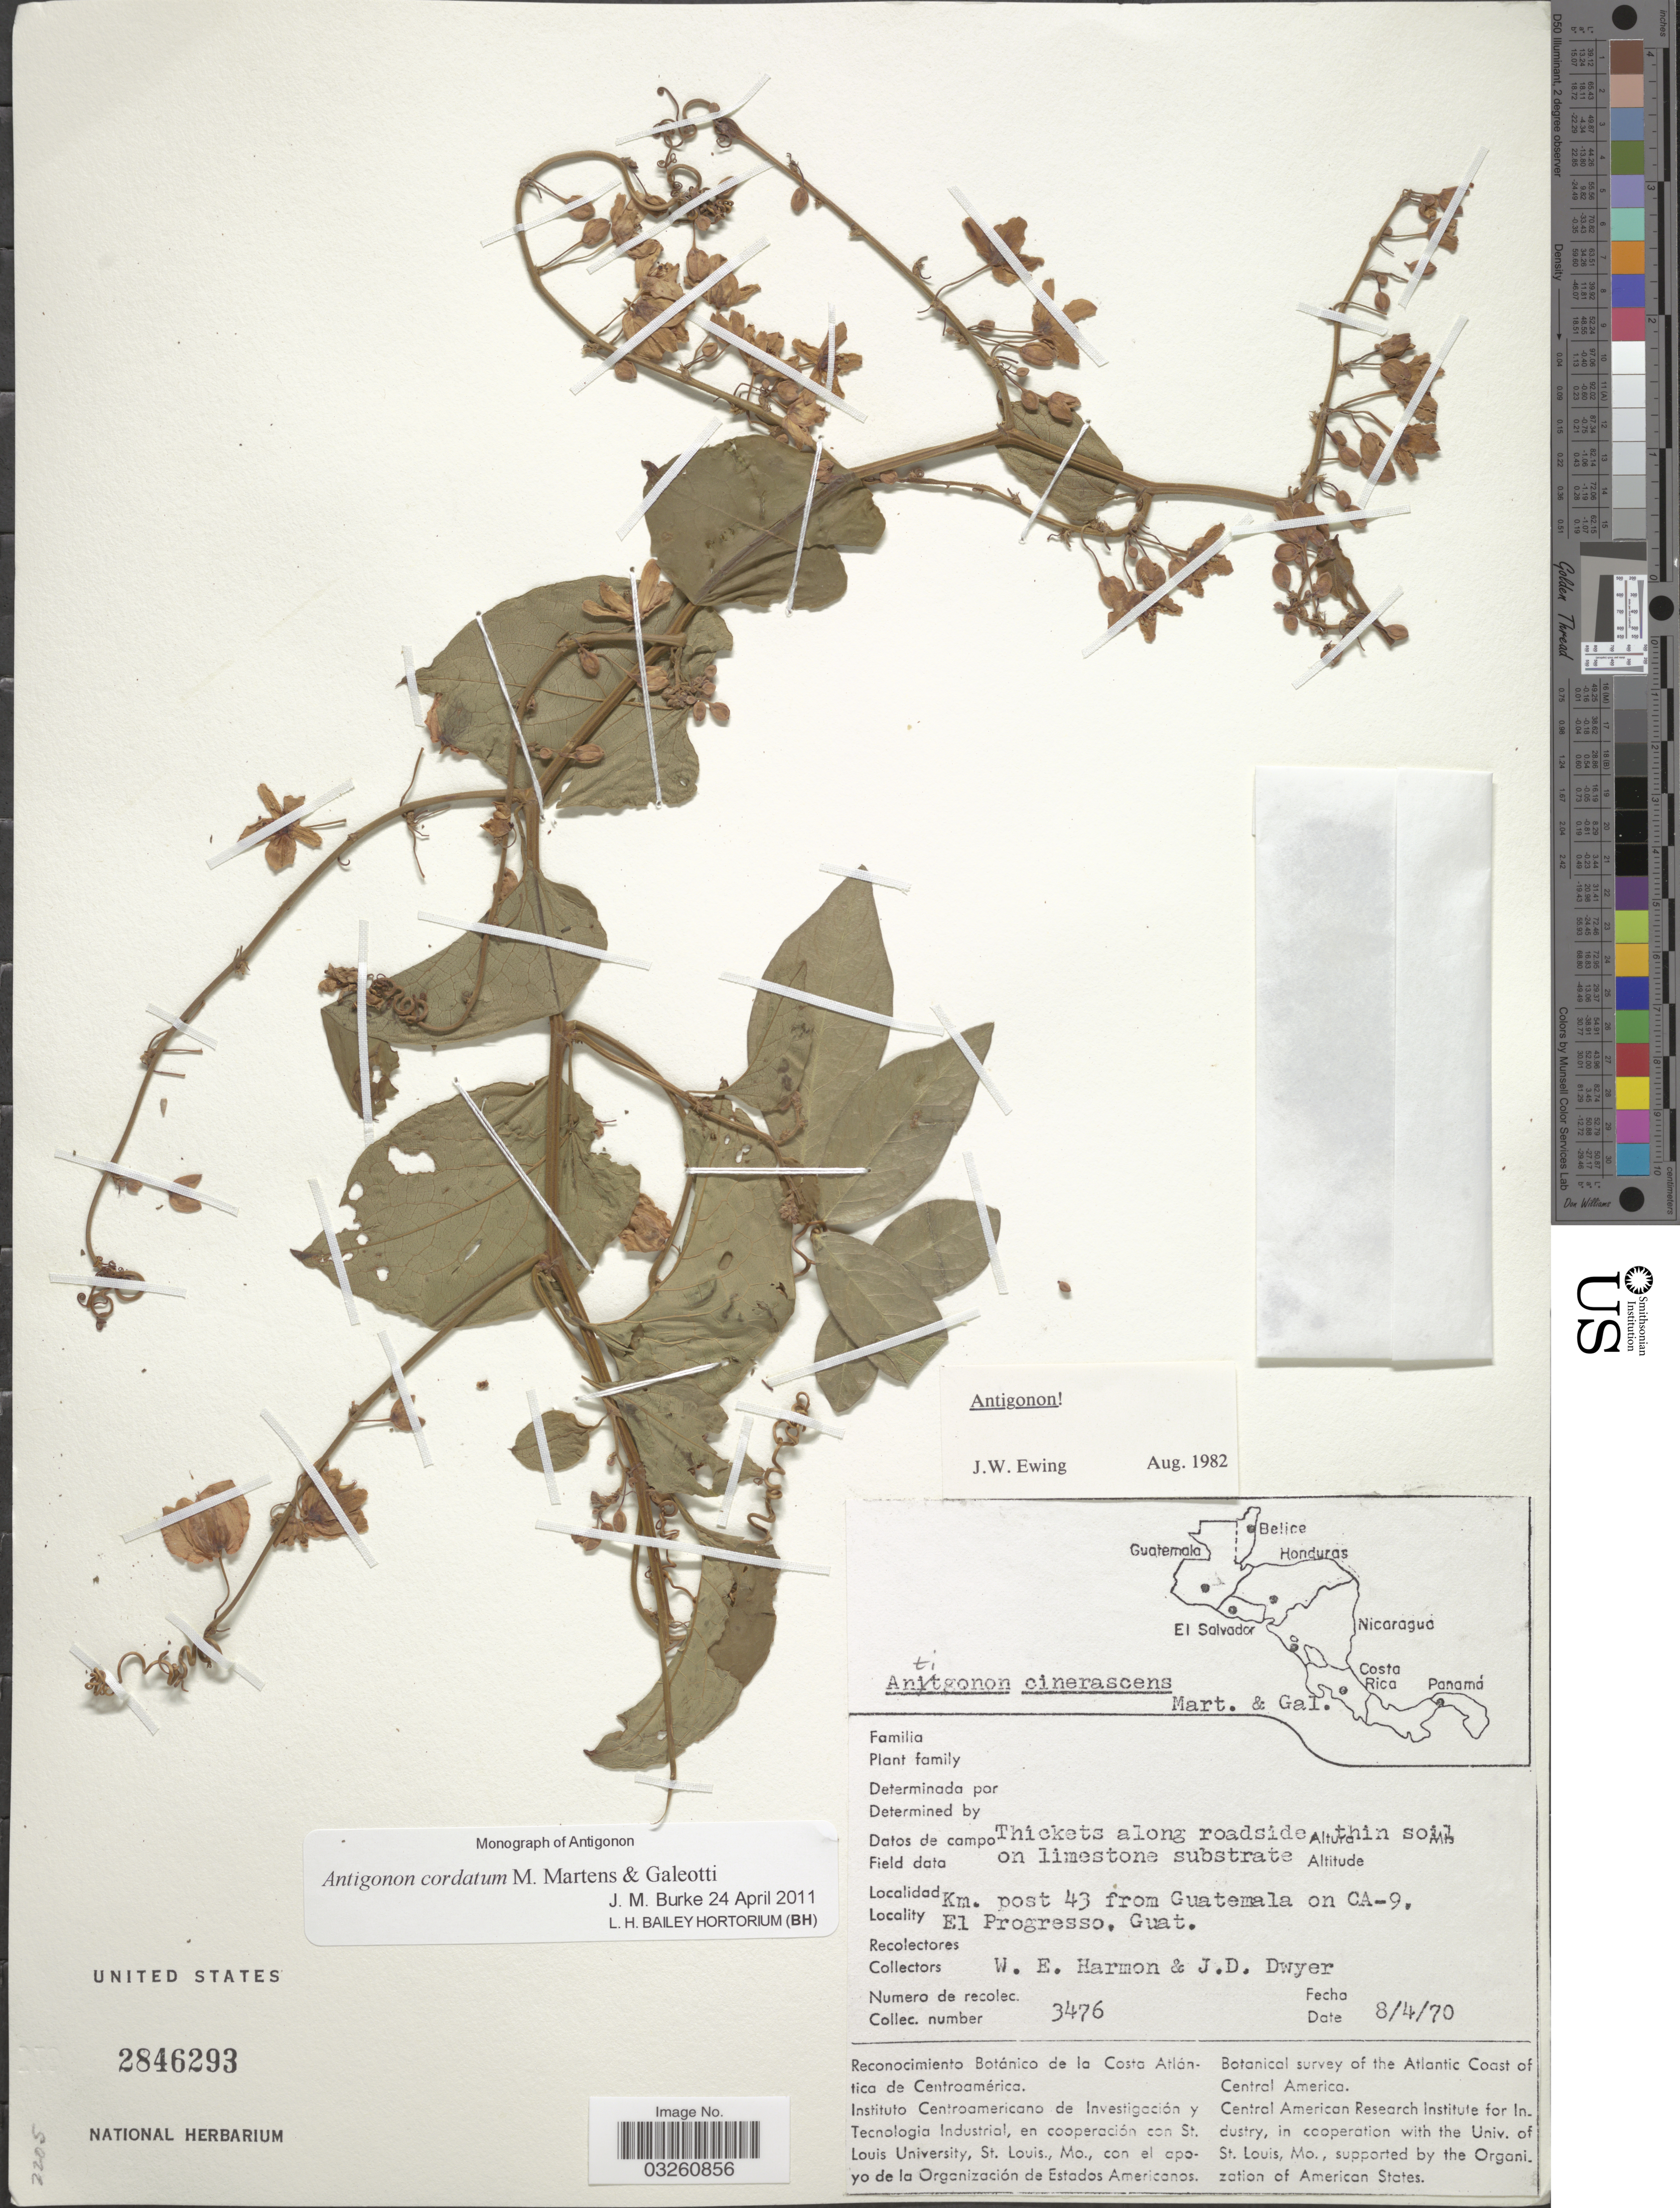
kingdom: Plantae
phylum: Tracheophyta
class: Magnoliopsida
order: Caryophyllales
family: Polygonaceae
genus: Antigonon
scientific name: Antigonon cordatum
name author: M. Martens & Galeotti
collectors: W. E. Harmon & J. D. Dwyer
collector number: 3476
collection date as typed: Transcribed d/m/y: 8/4/70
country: Guatemala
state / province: El Progreso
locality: Km. post 43 from Guatemala on CA-9, El Progreso.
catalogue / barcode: US 2846293